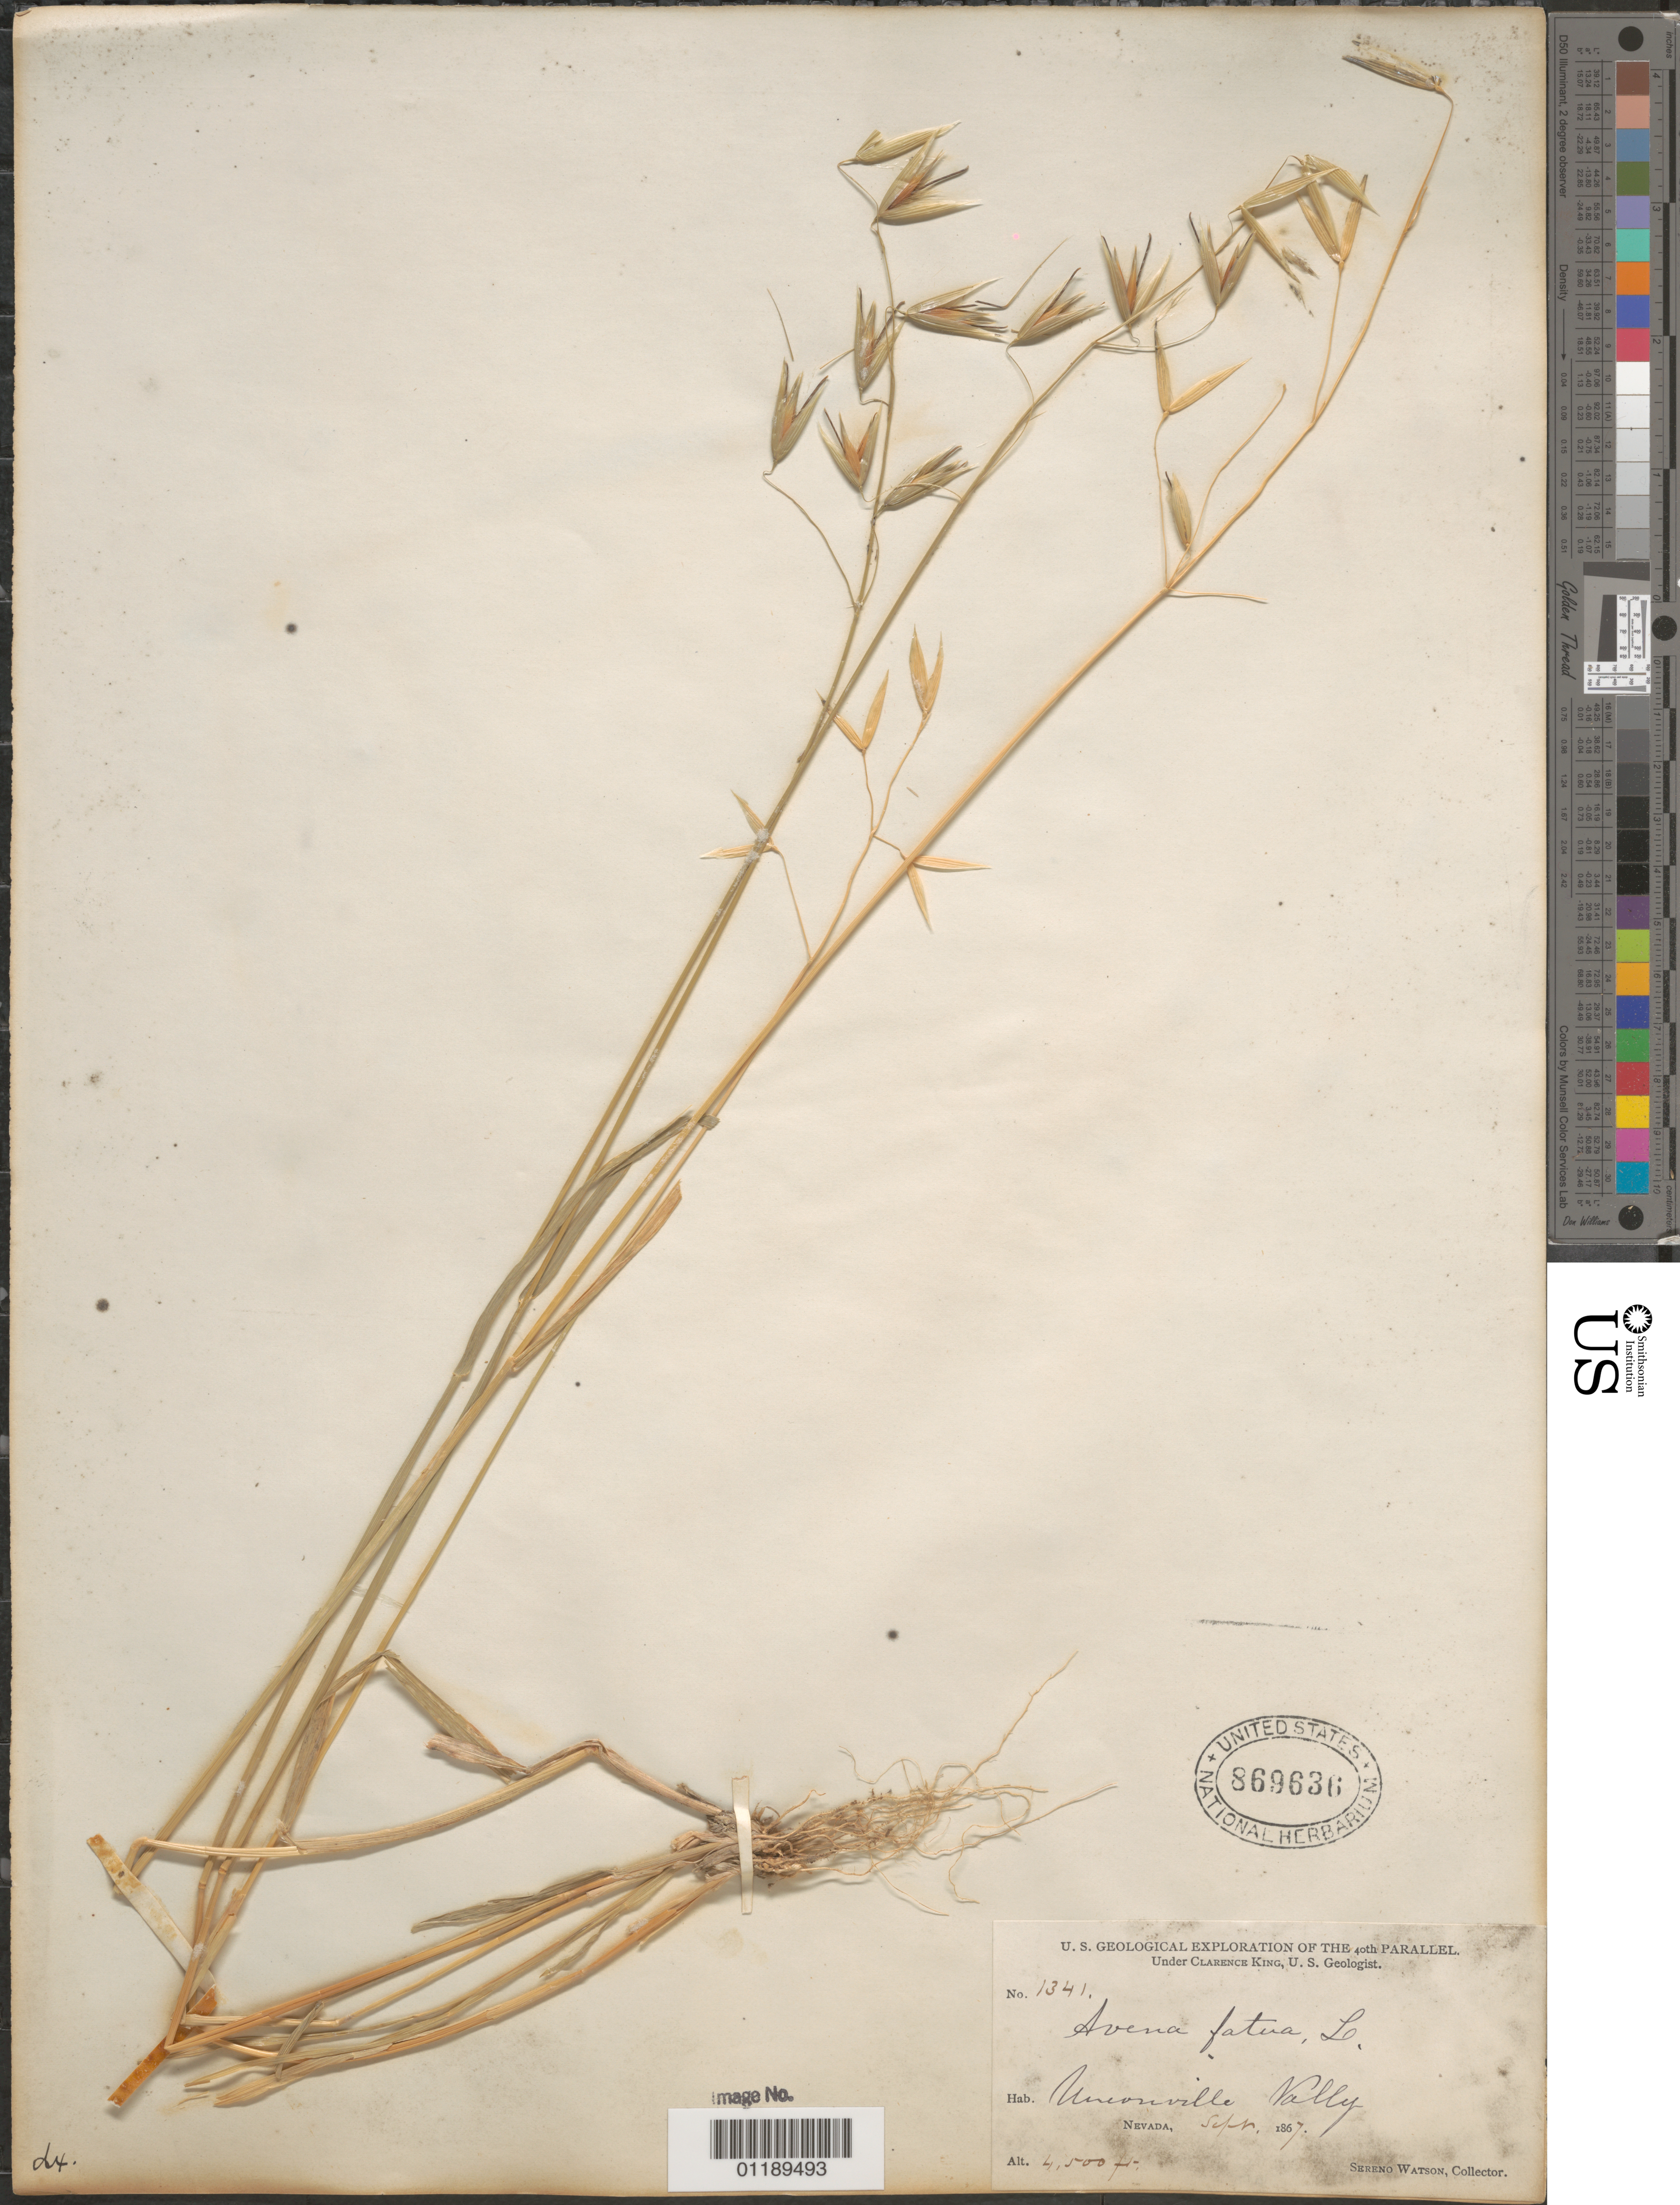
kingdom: Plantae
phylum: Tracheophyta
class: Liliopsida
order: Poales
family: Poaceae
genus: Avena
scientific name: Avena fatua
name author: L.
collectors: S. Watson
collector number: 1341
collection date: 1867-09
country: United States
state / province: Nevada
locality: Unionville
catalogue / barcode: US 869636